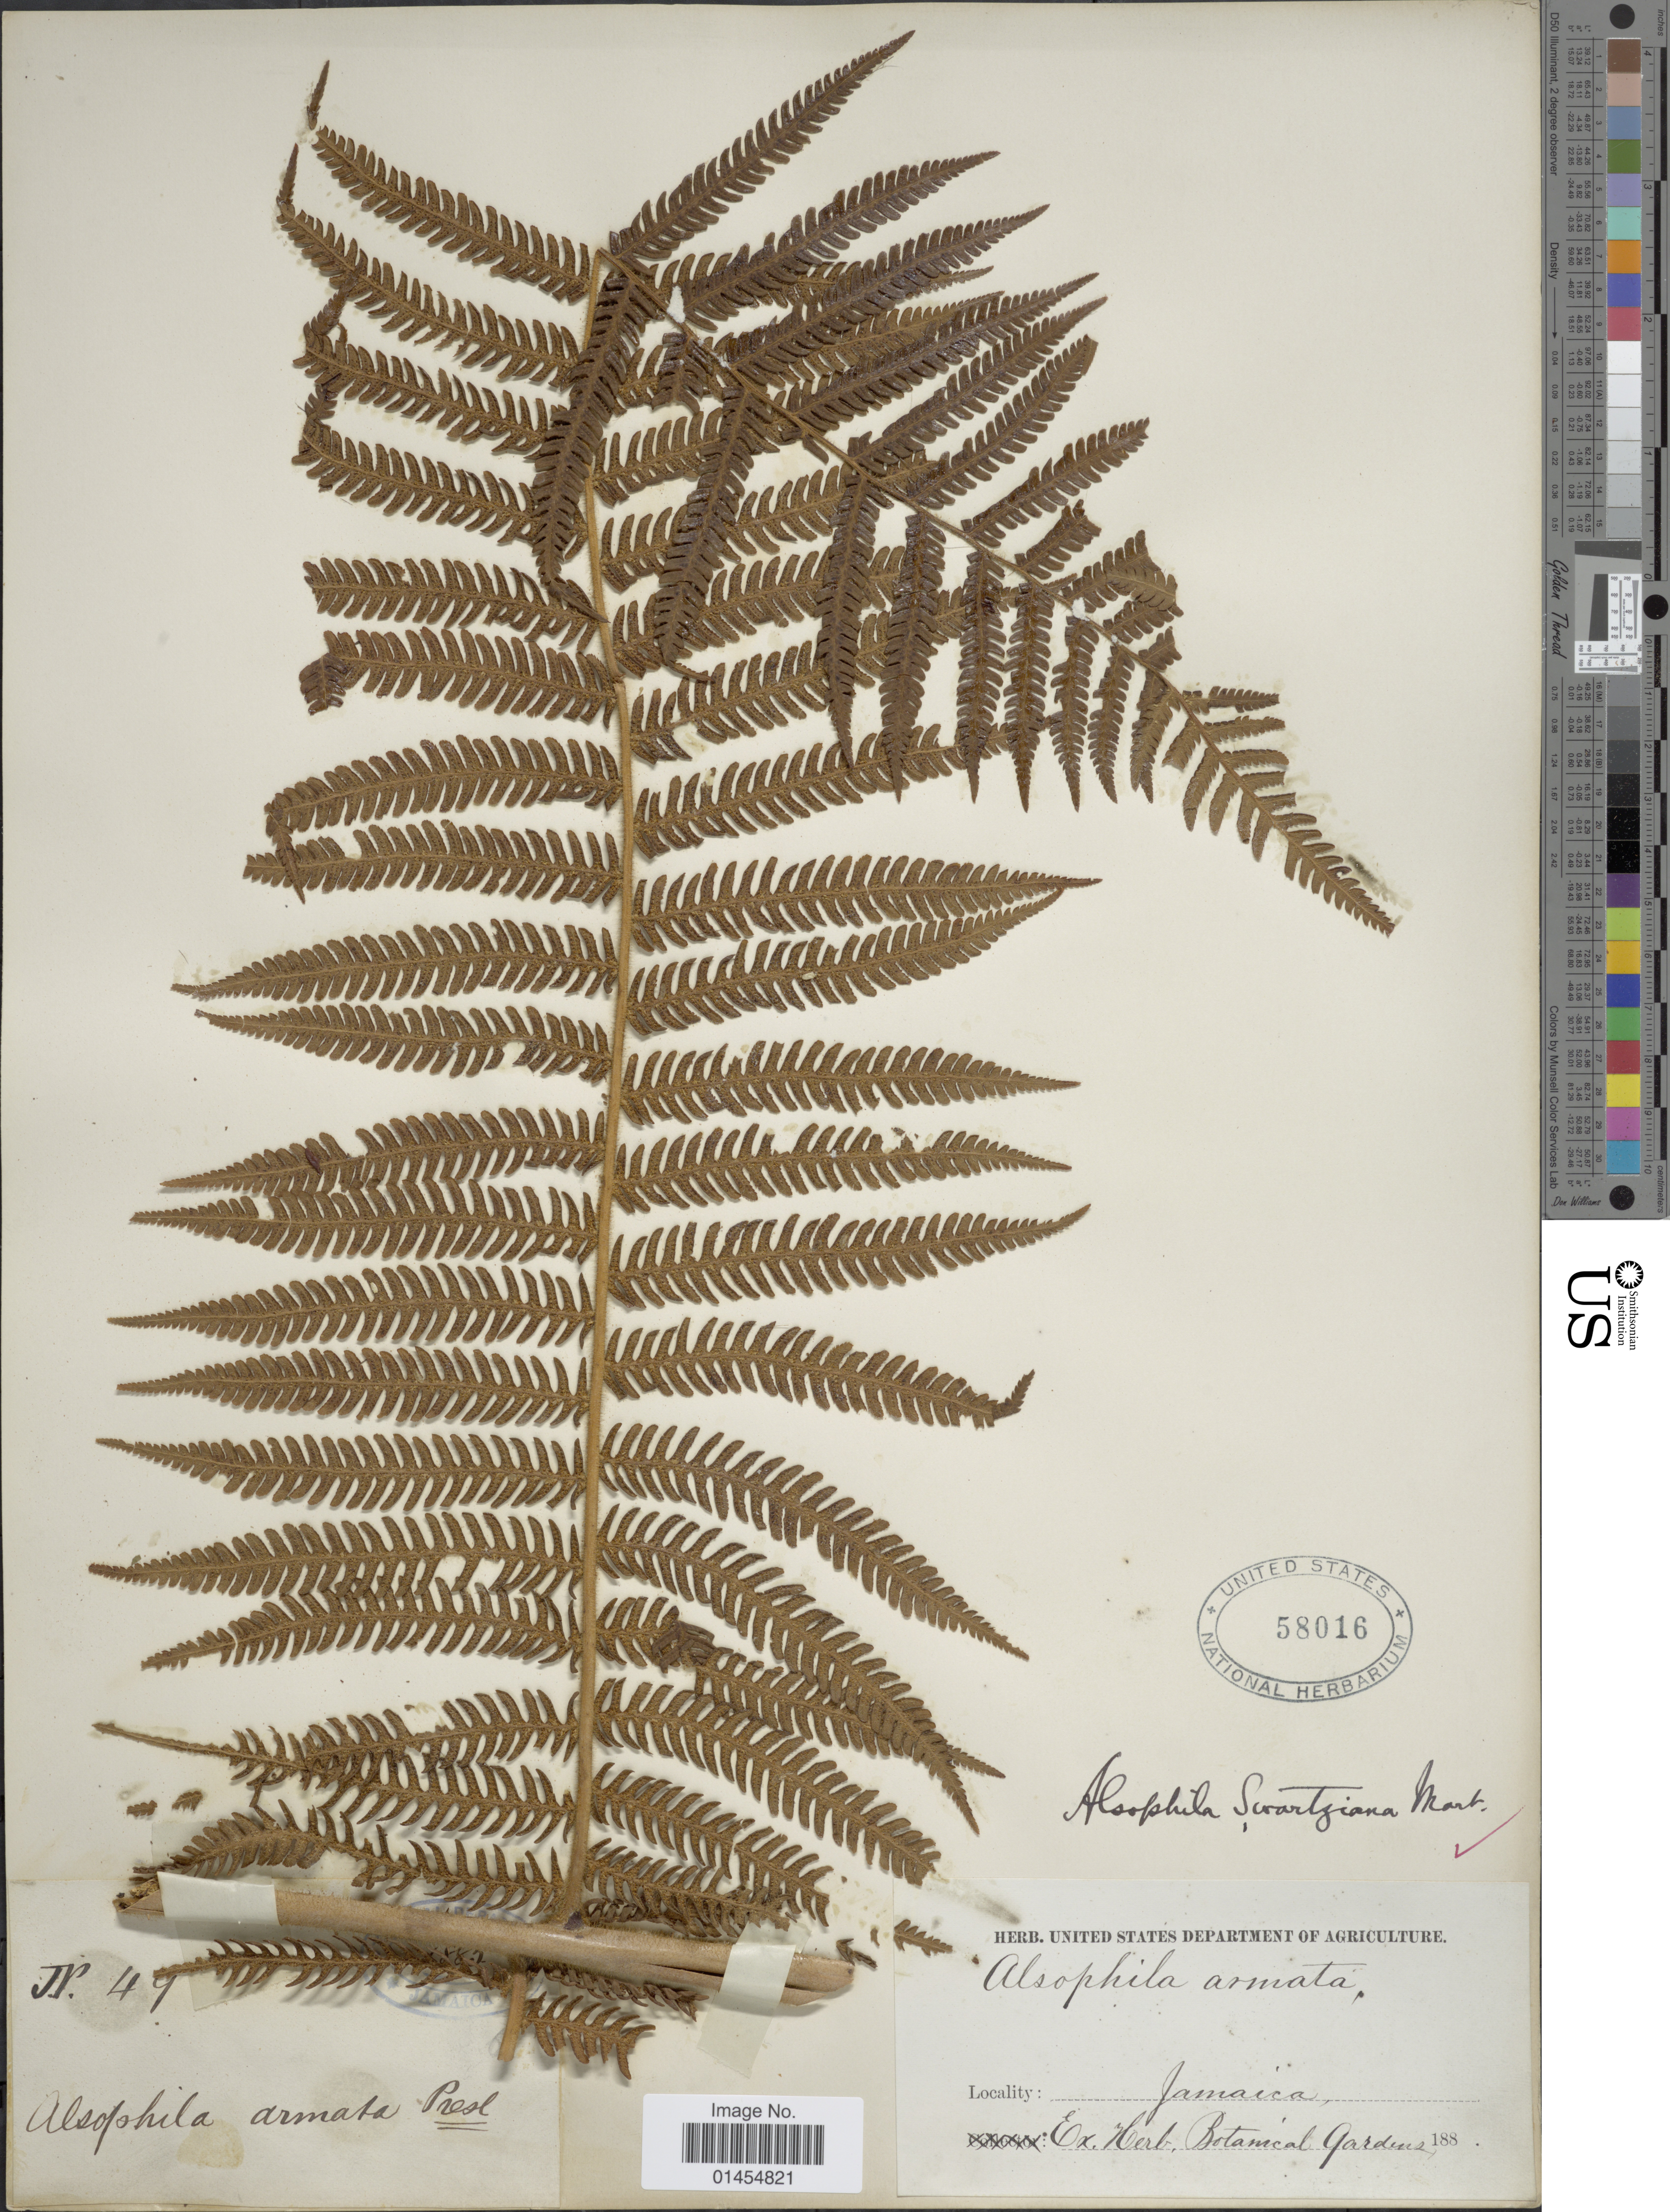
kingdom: Plantae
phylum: Tracheophyta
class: Polypodiopsida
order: Cyatheales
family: Cyatheaceae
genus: Alsophila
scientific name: Alsophila swartziana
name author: Mart.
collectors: J.P.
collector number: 49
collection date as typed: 188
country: Jamaica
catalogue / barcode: US 58016